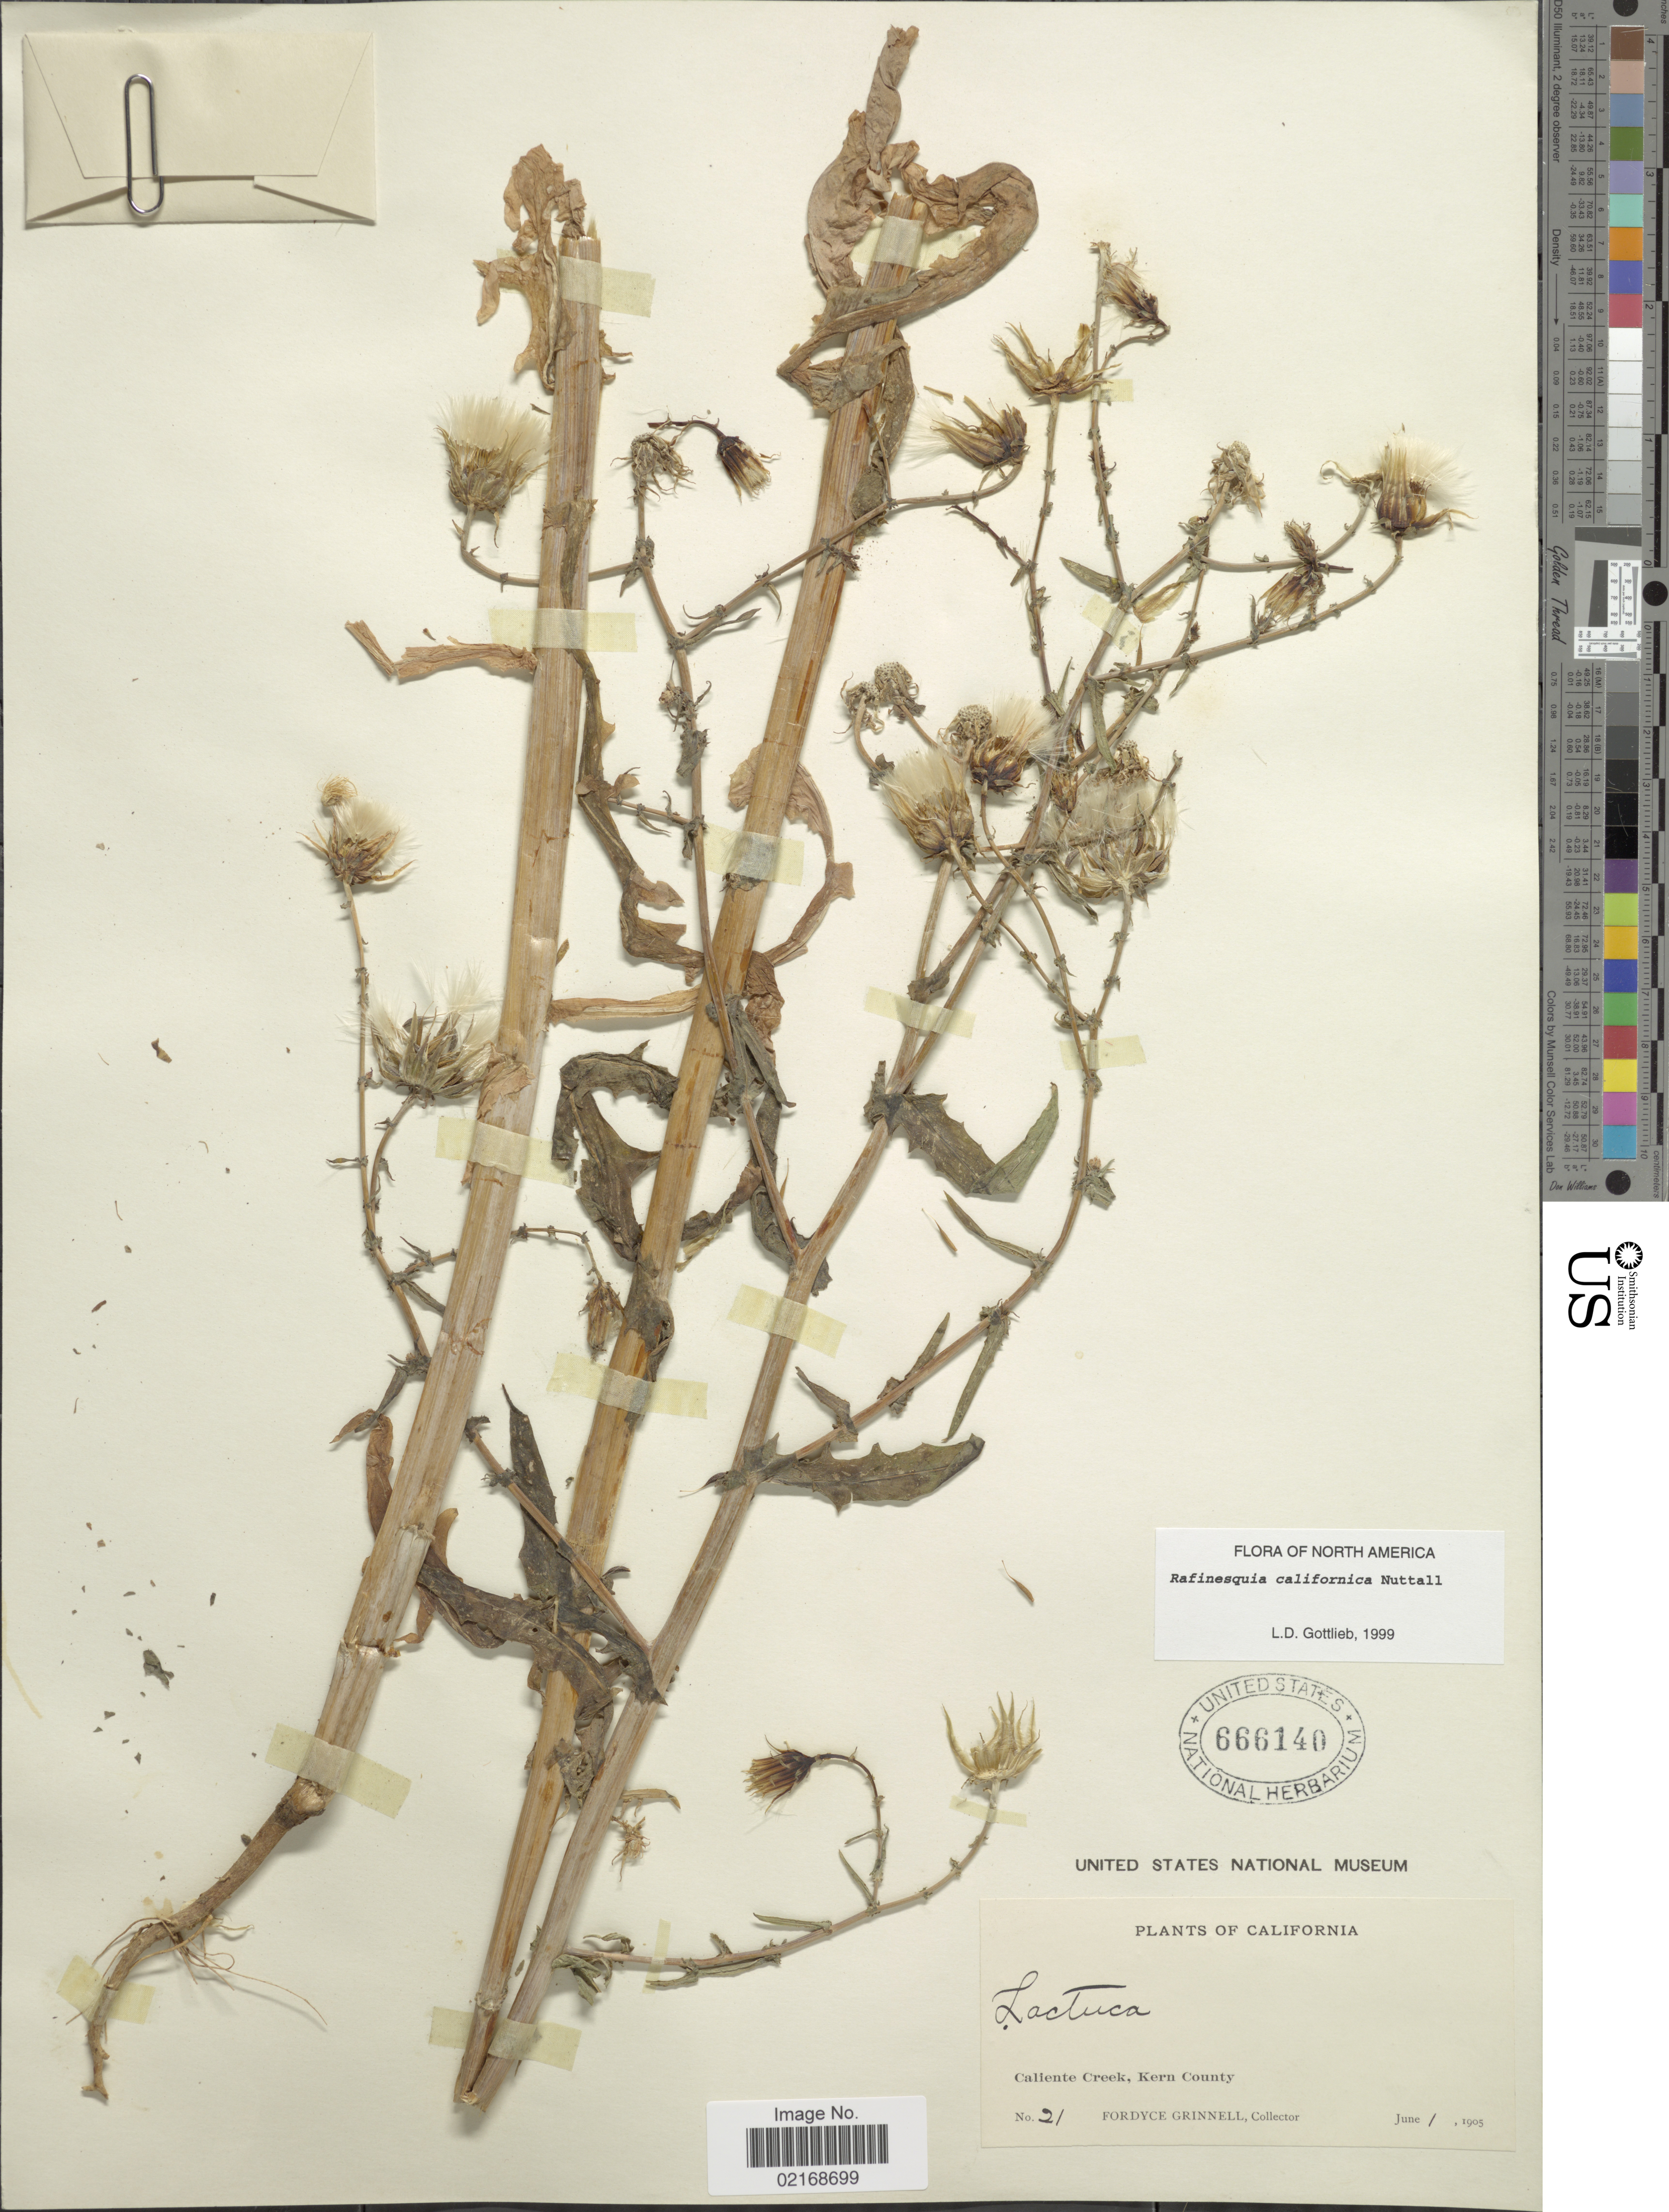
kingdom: Plantae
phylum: Tracheophyta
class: Magnoliopsida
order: Asterales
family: Asteraceae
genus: Rafinesquia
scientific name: Rafinesquia californica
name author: Nutt.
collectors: F. Grinnell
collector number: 21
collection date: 1905-06-01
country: United States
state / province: California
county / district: Kern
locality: Caliente Creek, Kern County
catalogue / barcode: US 666140